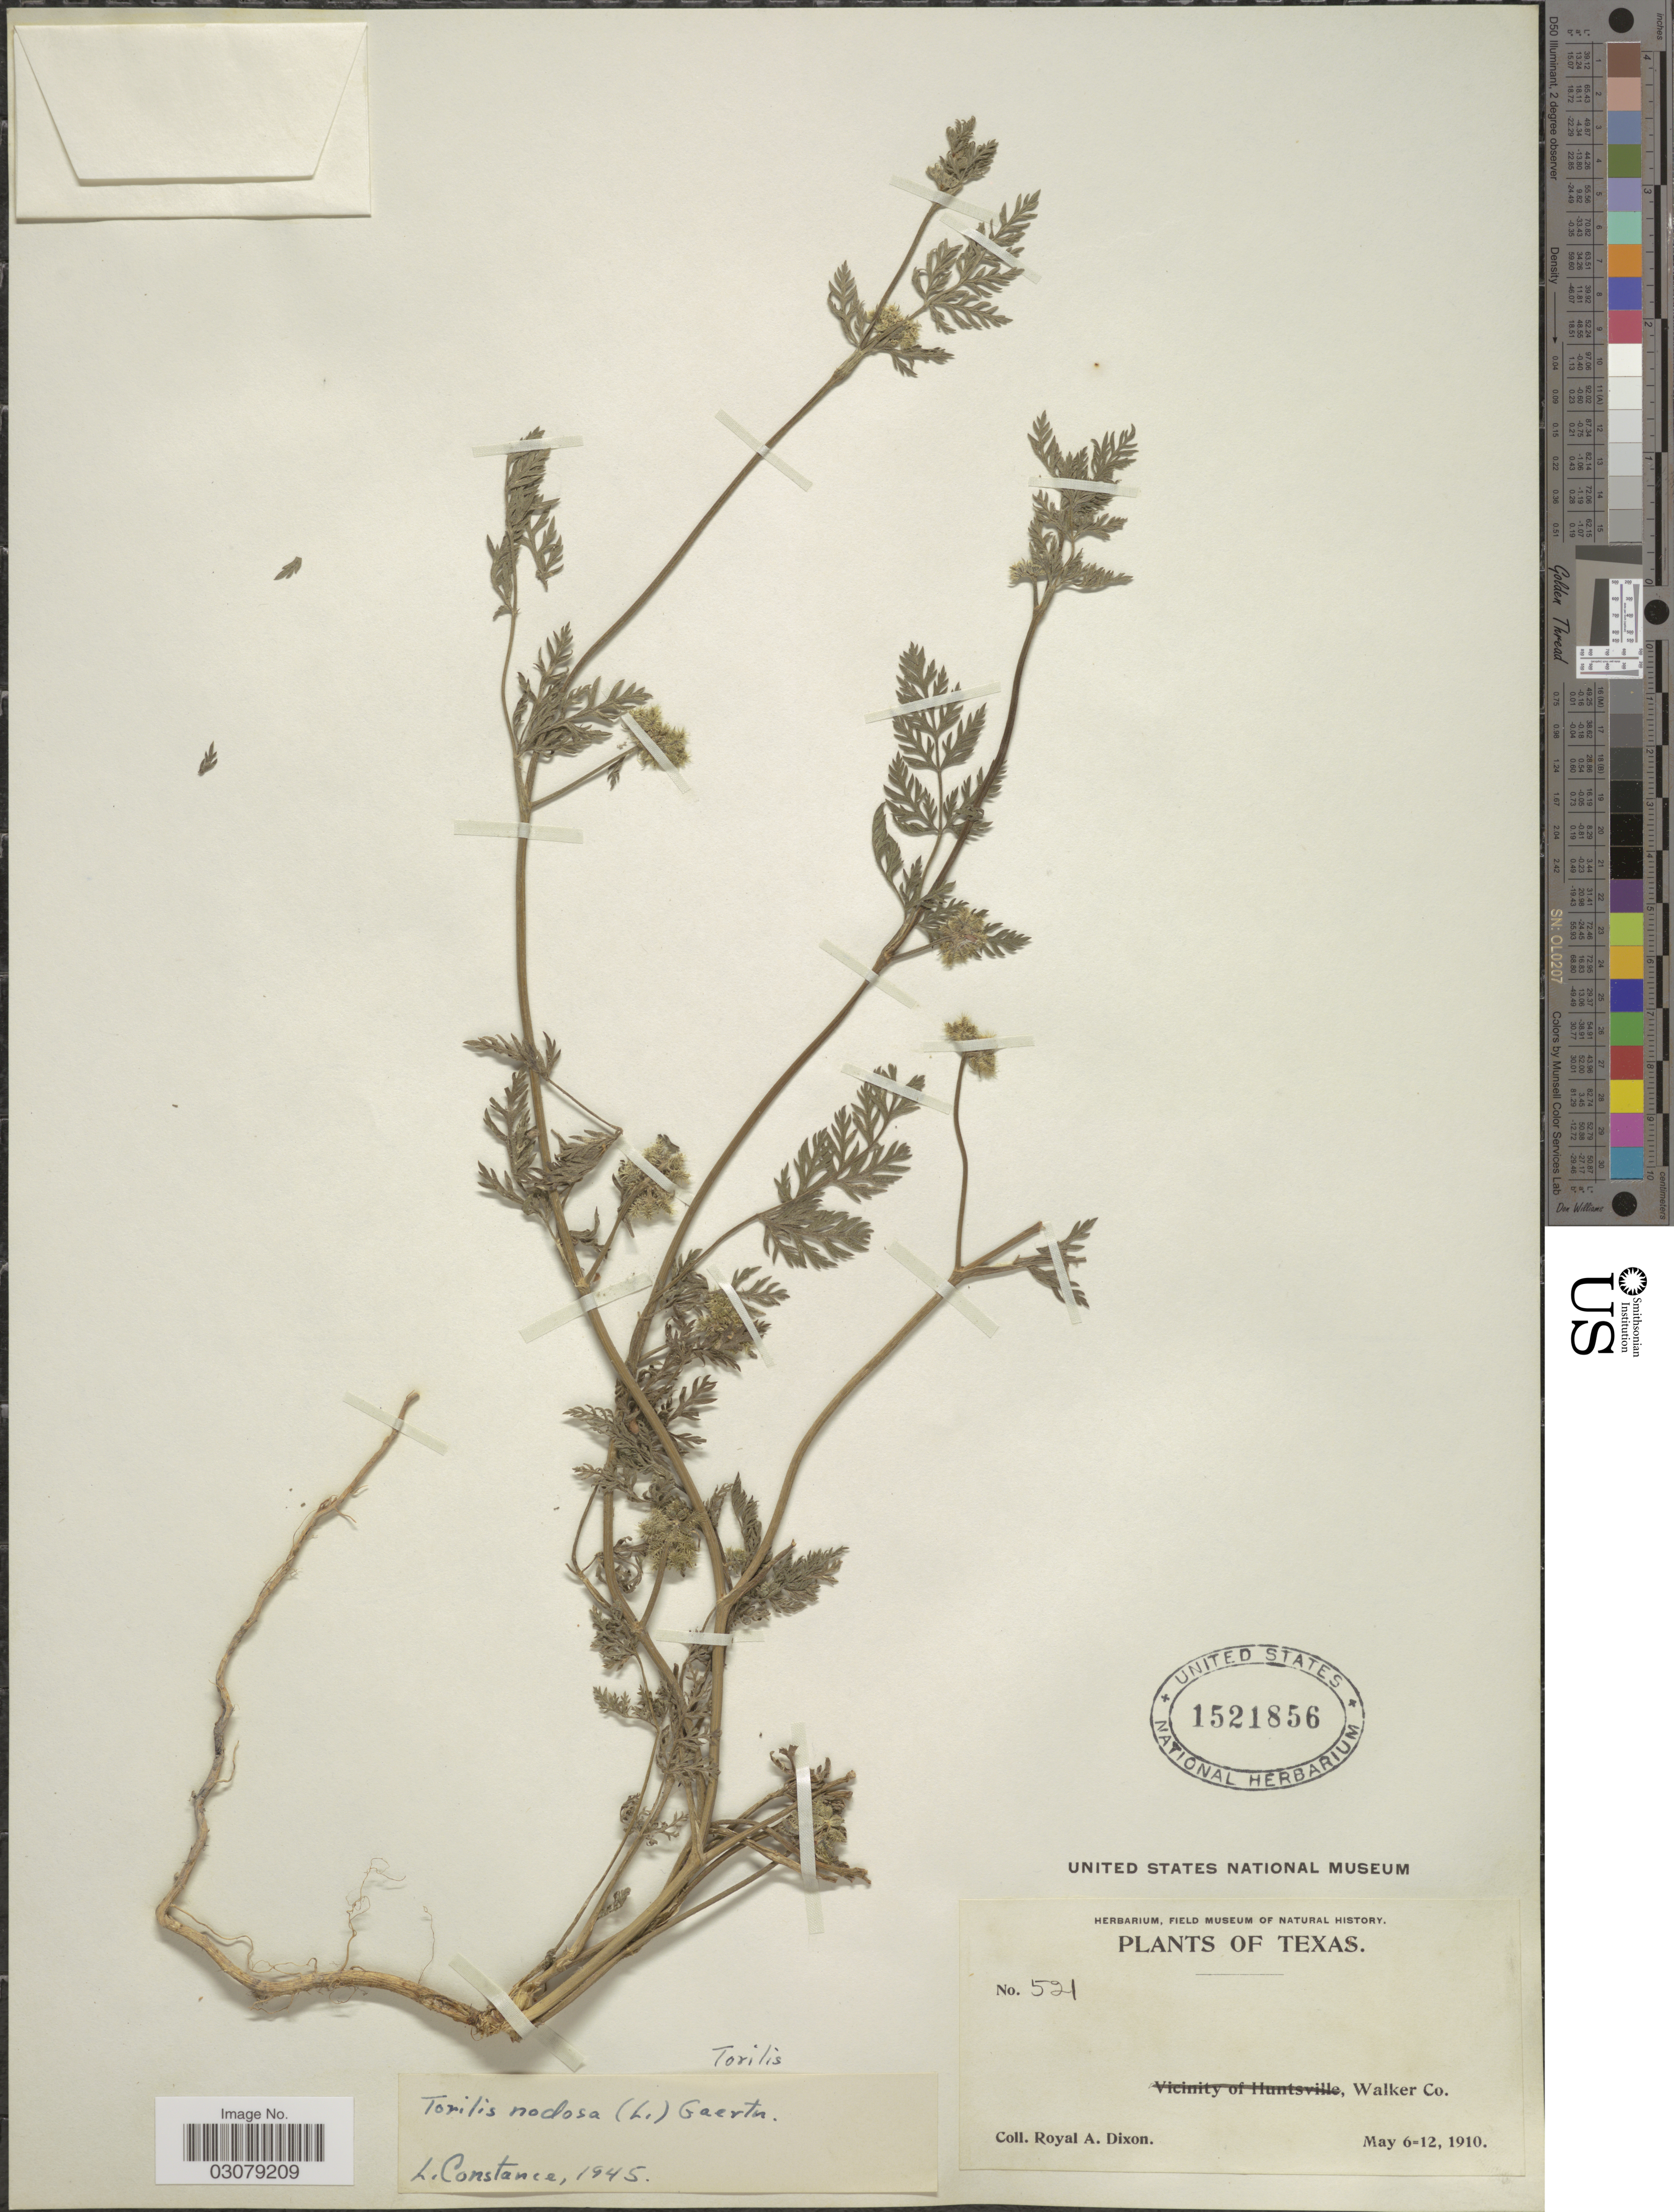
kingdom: Plantae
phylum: Tracheophyta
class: Magnoliopsida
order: Apiales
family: Apiaceae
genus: Torilis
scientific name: Torilis nodosa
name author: (L.) Gaertn.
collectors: R. A. Dixon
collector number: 521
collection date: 1910-05-06/1910-05-12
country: United States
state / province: Texas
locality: Walker Co.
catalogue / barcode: US 1521856